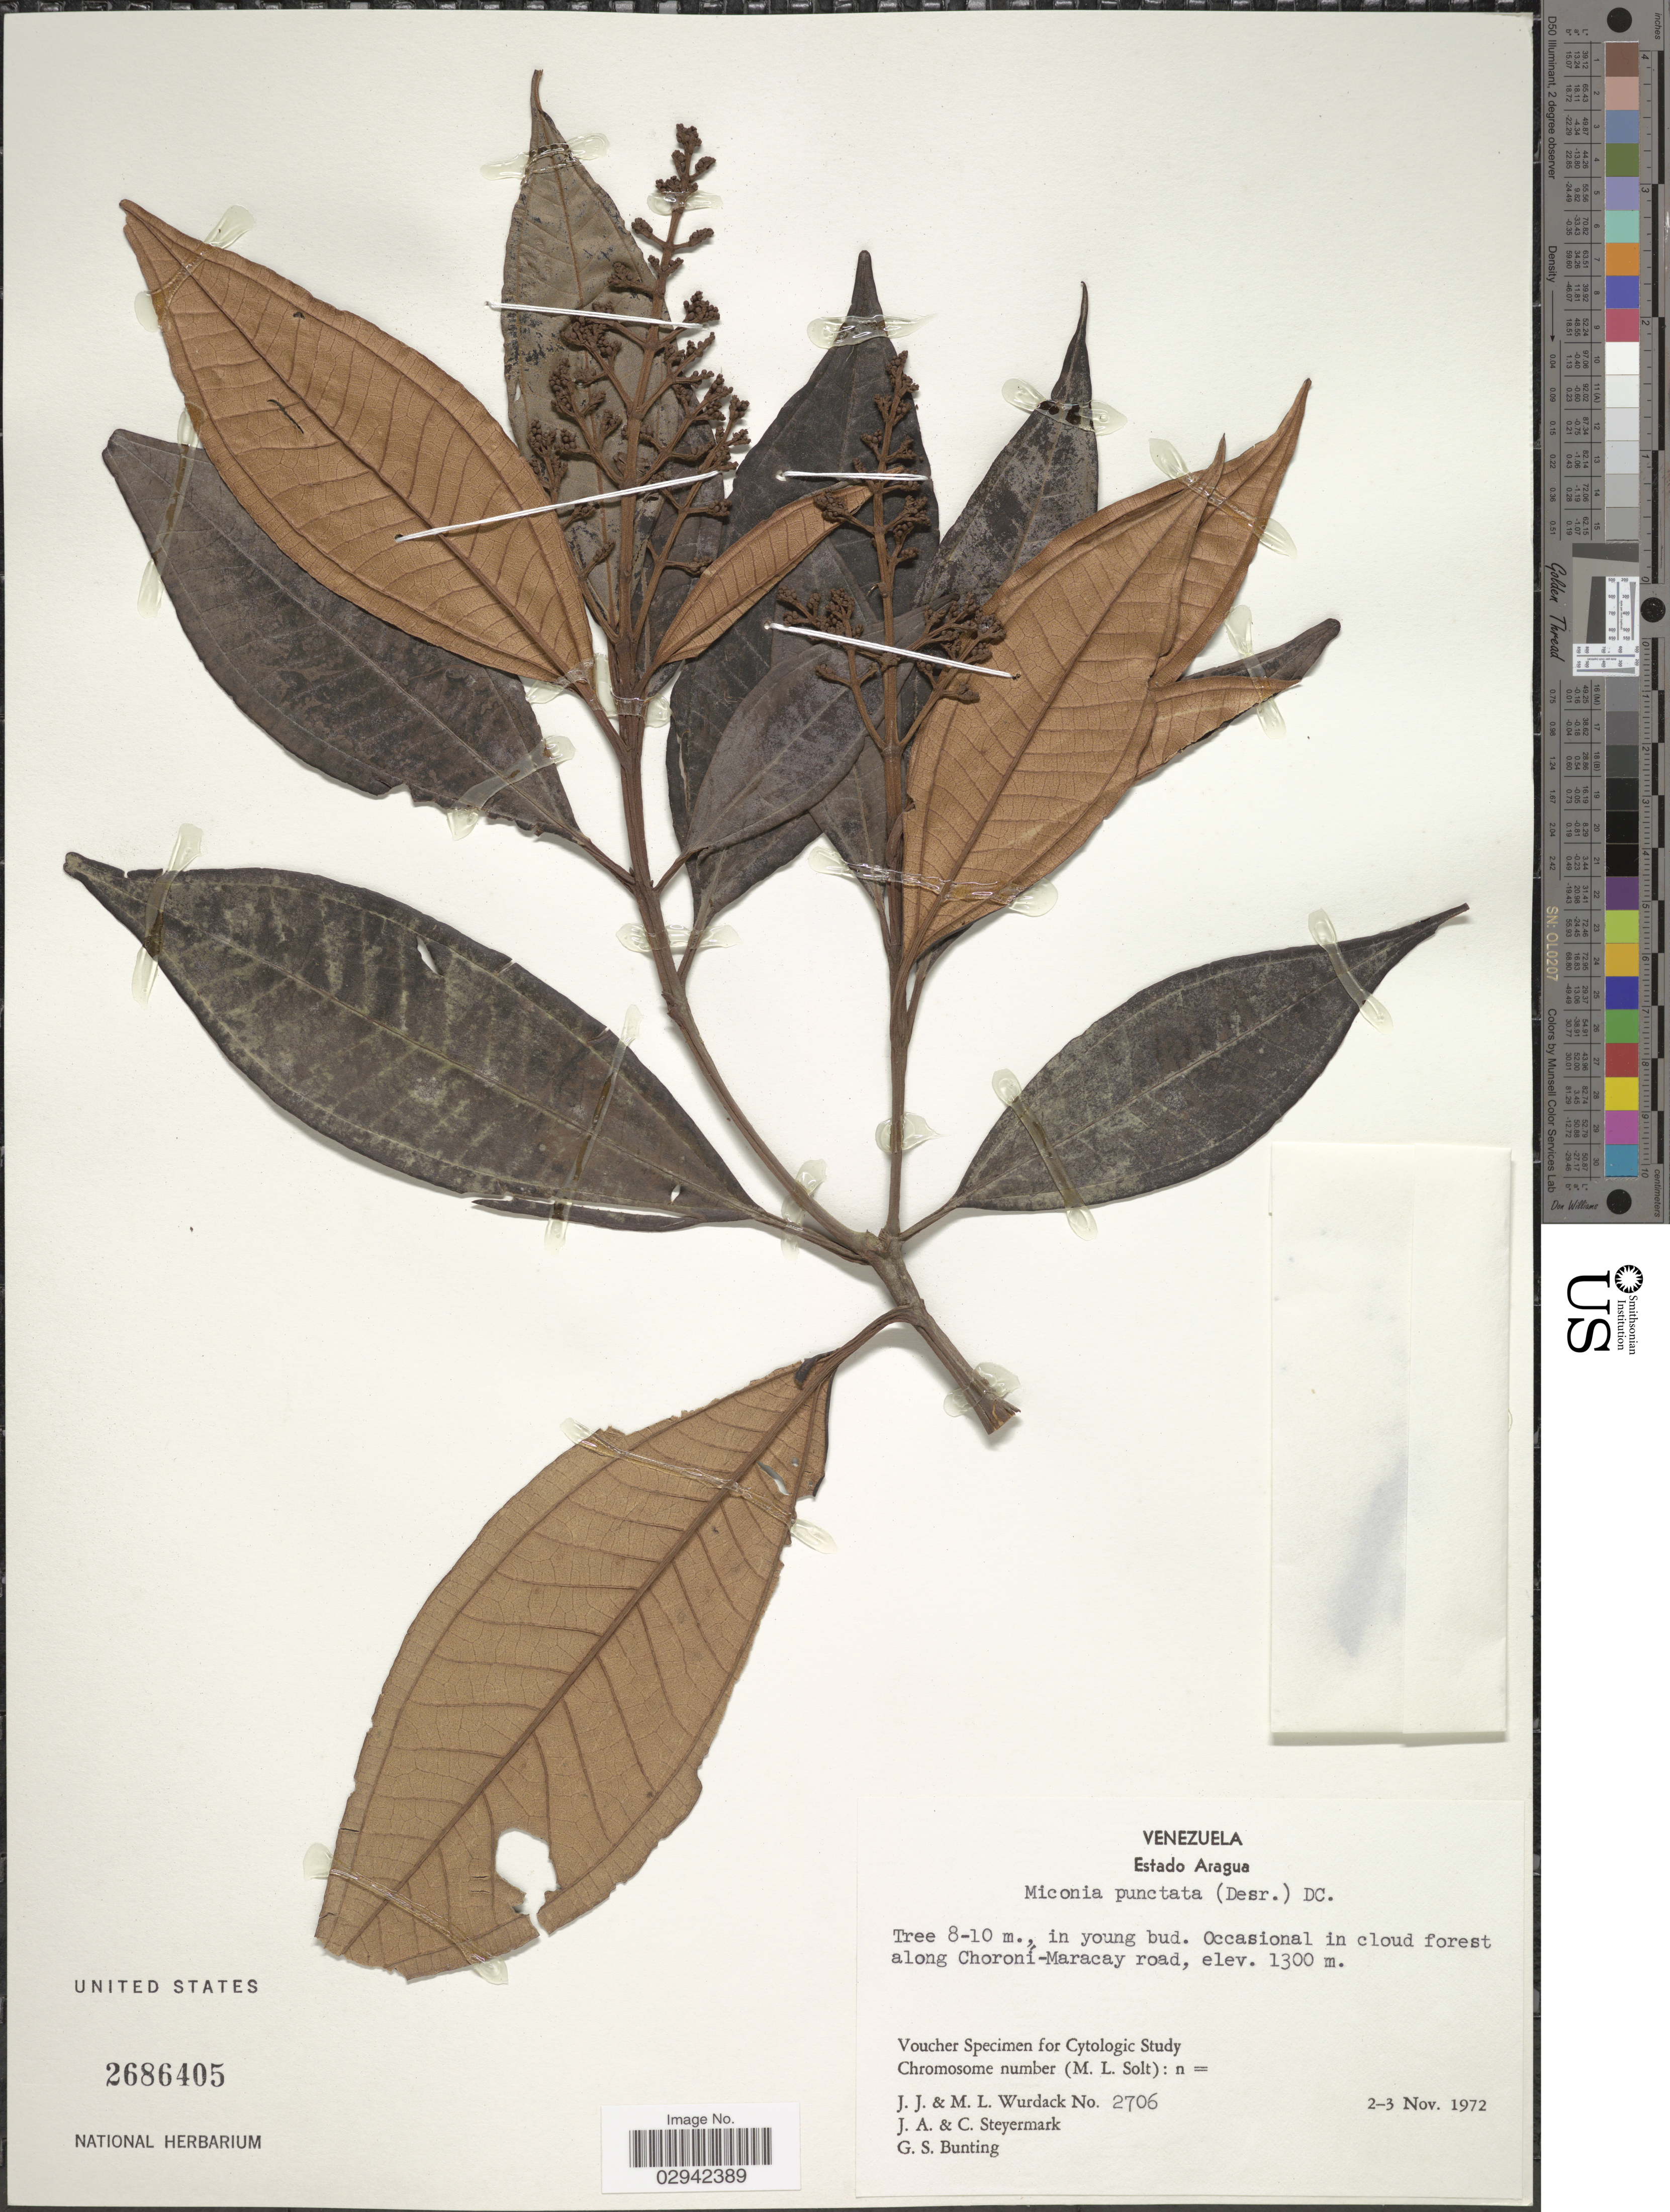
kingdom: Plantae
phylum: Tracheophyta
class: Magnoliopsida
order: Myrtales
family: Melastomataceae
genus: Miconia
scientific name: Miconia punctata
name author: (Desr.) D. Don ex DC.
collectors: J. J. Wurdack, M. L. Wurdack, J. Steyermark & C. Steyermark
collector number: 2706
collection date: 1972-11-02/1972-11-03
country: Venezuela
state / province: Aragua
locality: Occasional in cloud forest along Choroní-Maracay road.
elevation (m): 1300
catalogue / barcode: US 2686405